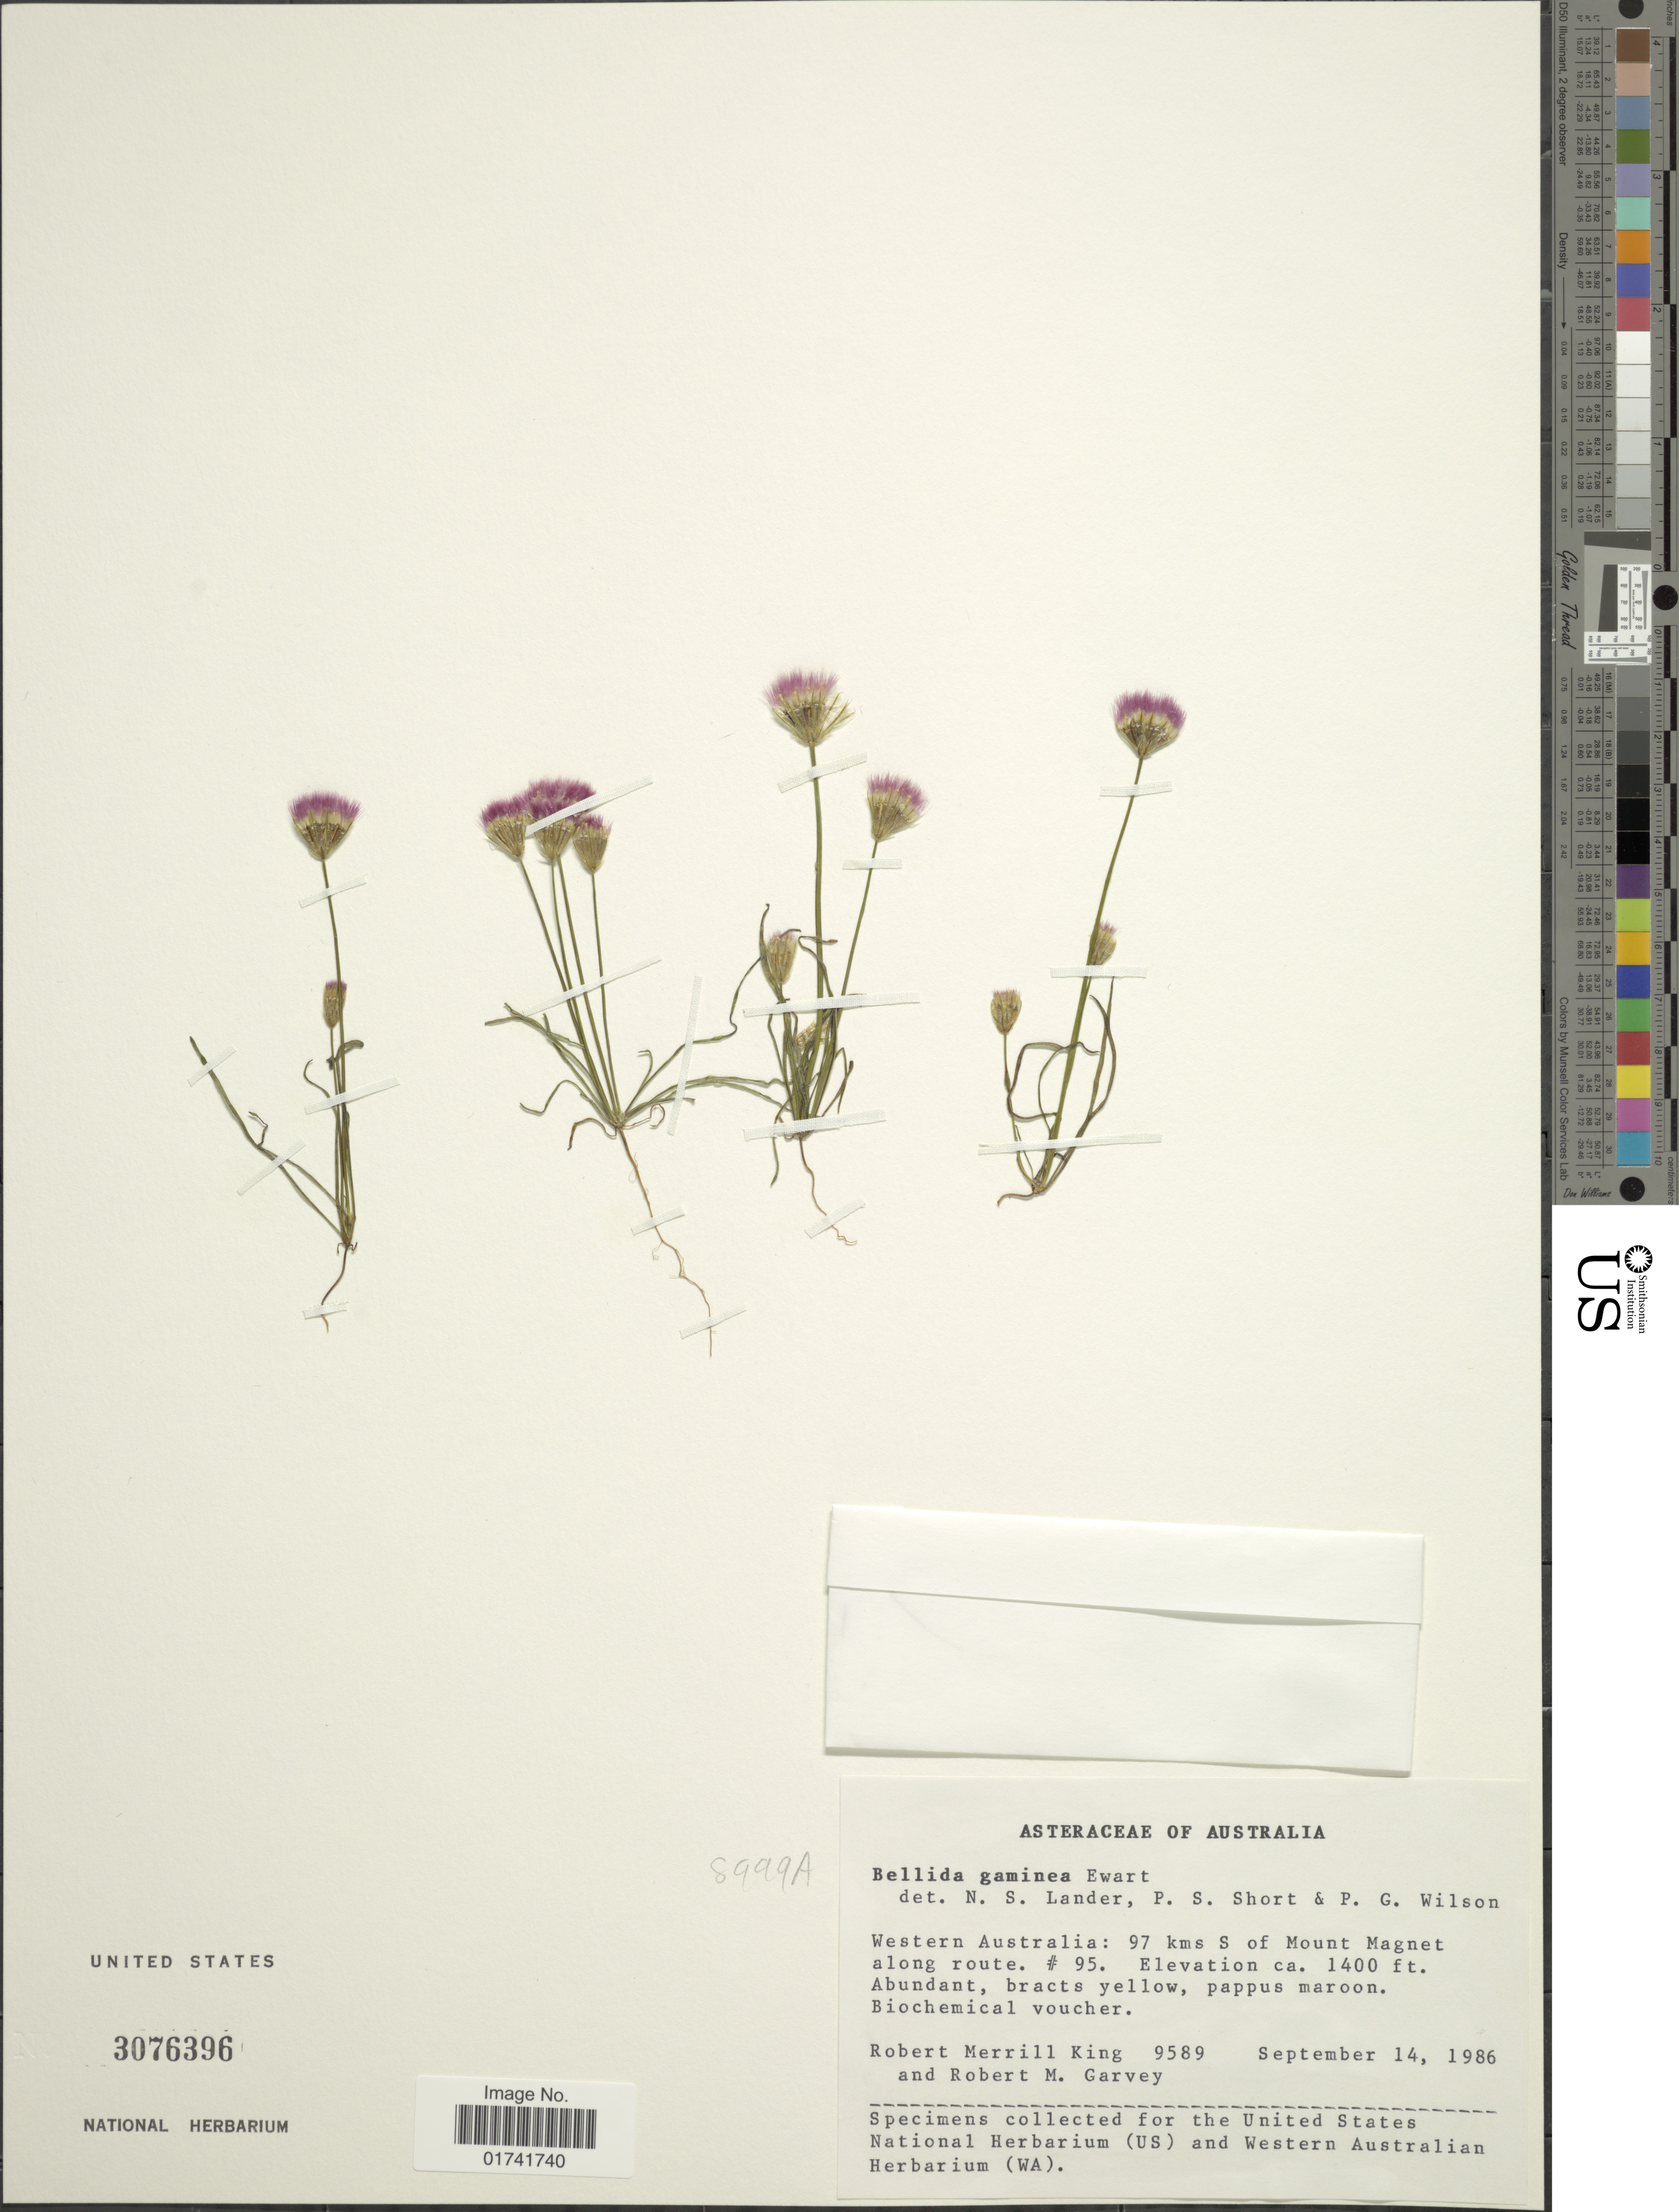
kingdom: Plantae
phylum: Tracheophyta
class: Magnoliopsida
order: Asterales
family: Asteraceae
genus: Bellida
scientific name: Bellida graminea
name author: Ewart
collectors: R. M. King & R. Garvey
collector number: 9589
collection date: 1986-09-14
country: Australia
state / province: Western Australia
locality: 97 kms S of Mount Magnet along route. #95.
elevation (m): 427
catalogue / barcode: US 3076396